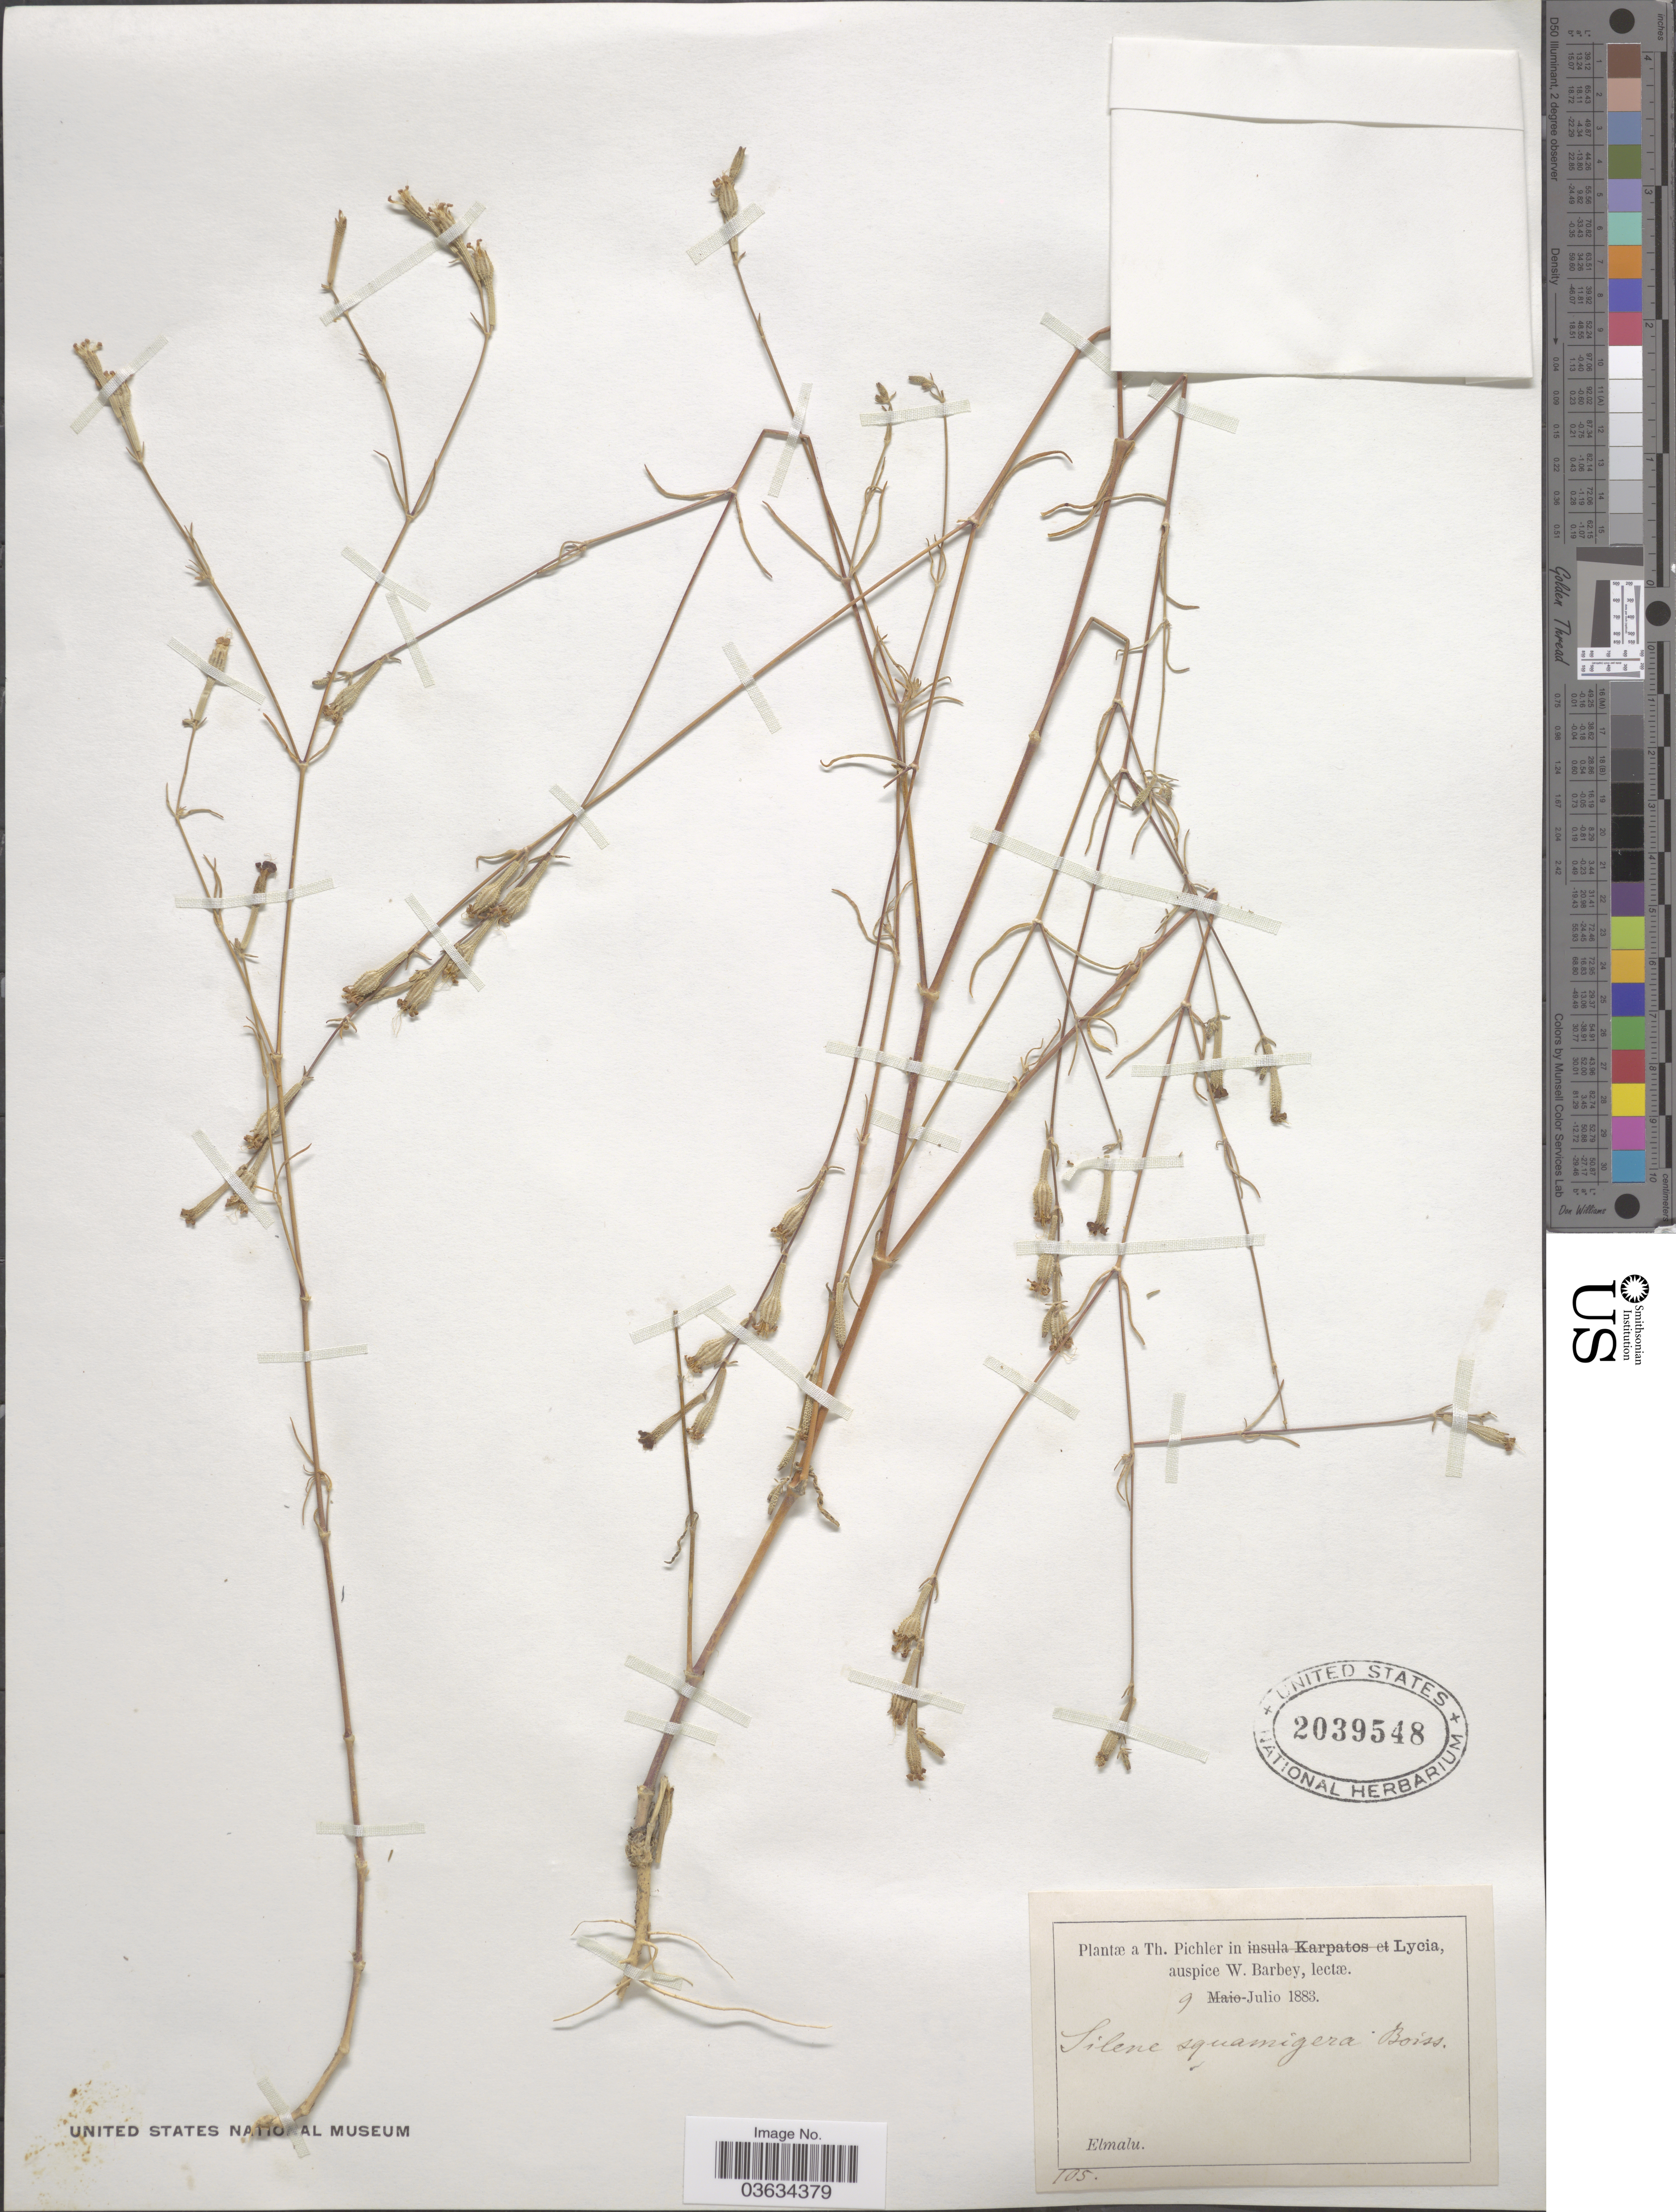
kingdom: Plantae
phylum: Tracheophyta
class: Magnoliopsida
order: Caryophyllales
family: Caryophyllaceae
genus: Silene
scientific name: Silene squamigera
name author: Boiss.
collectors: T. Pichler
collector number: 105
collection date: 1883-07-09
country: Turkey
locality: Elmalu.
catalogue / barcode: US 2039548